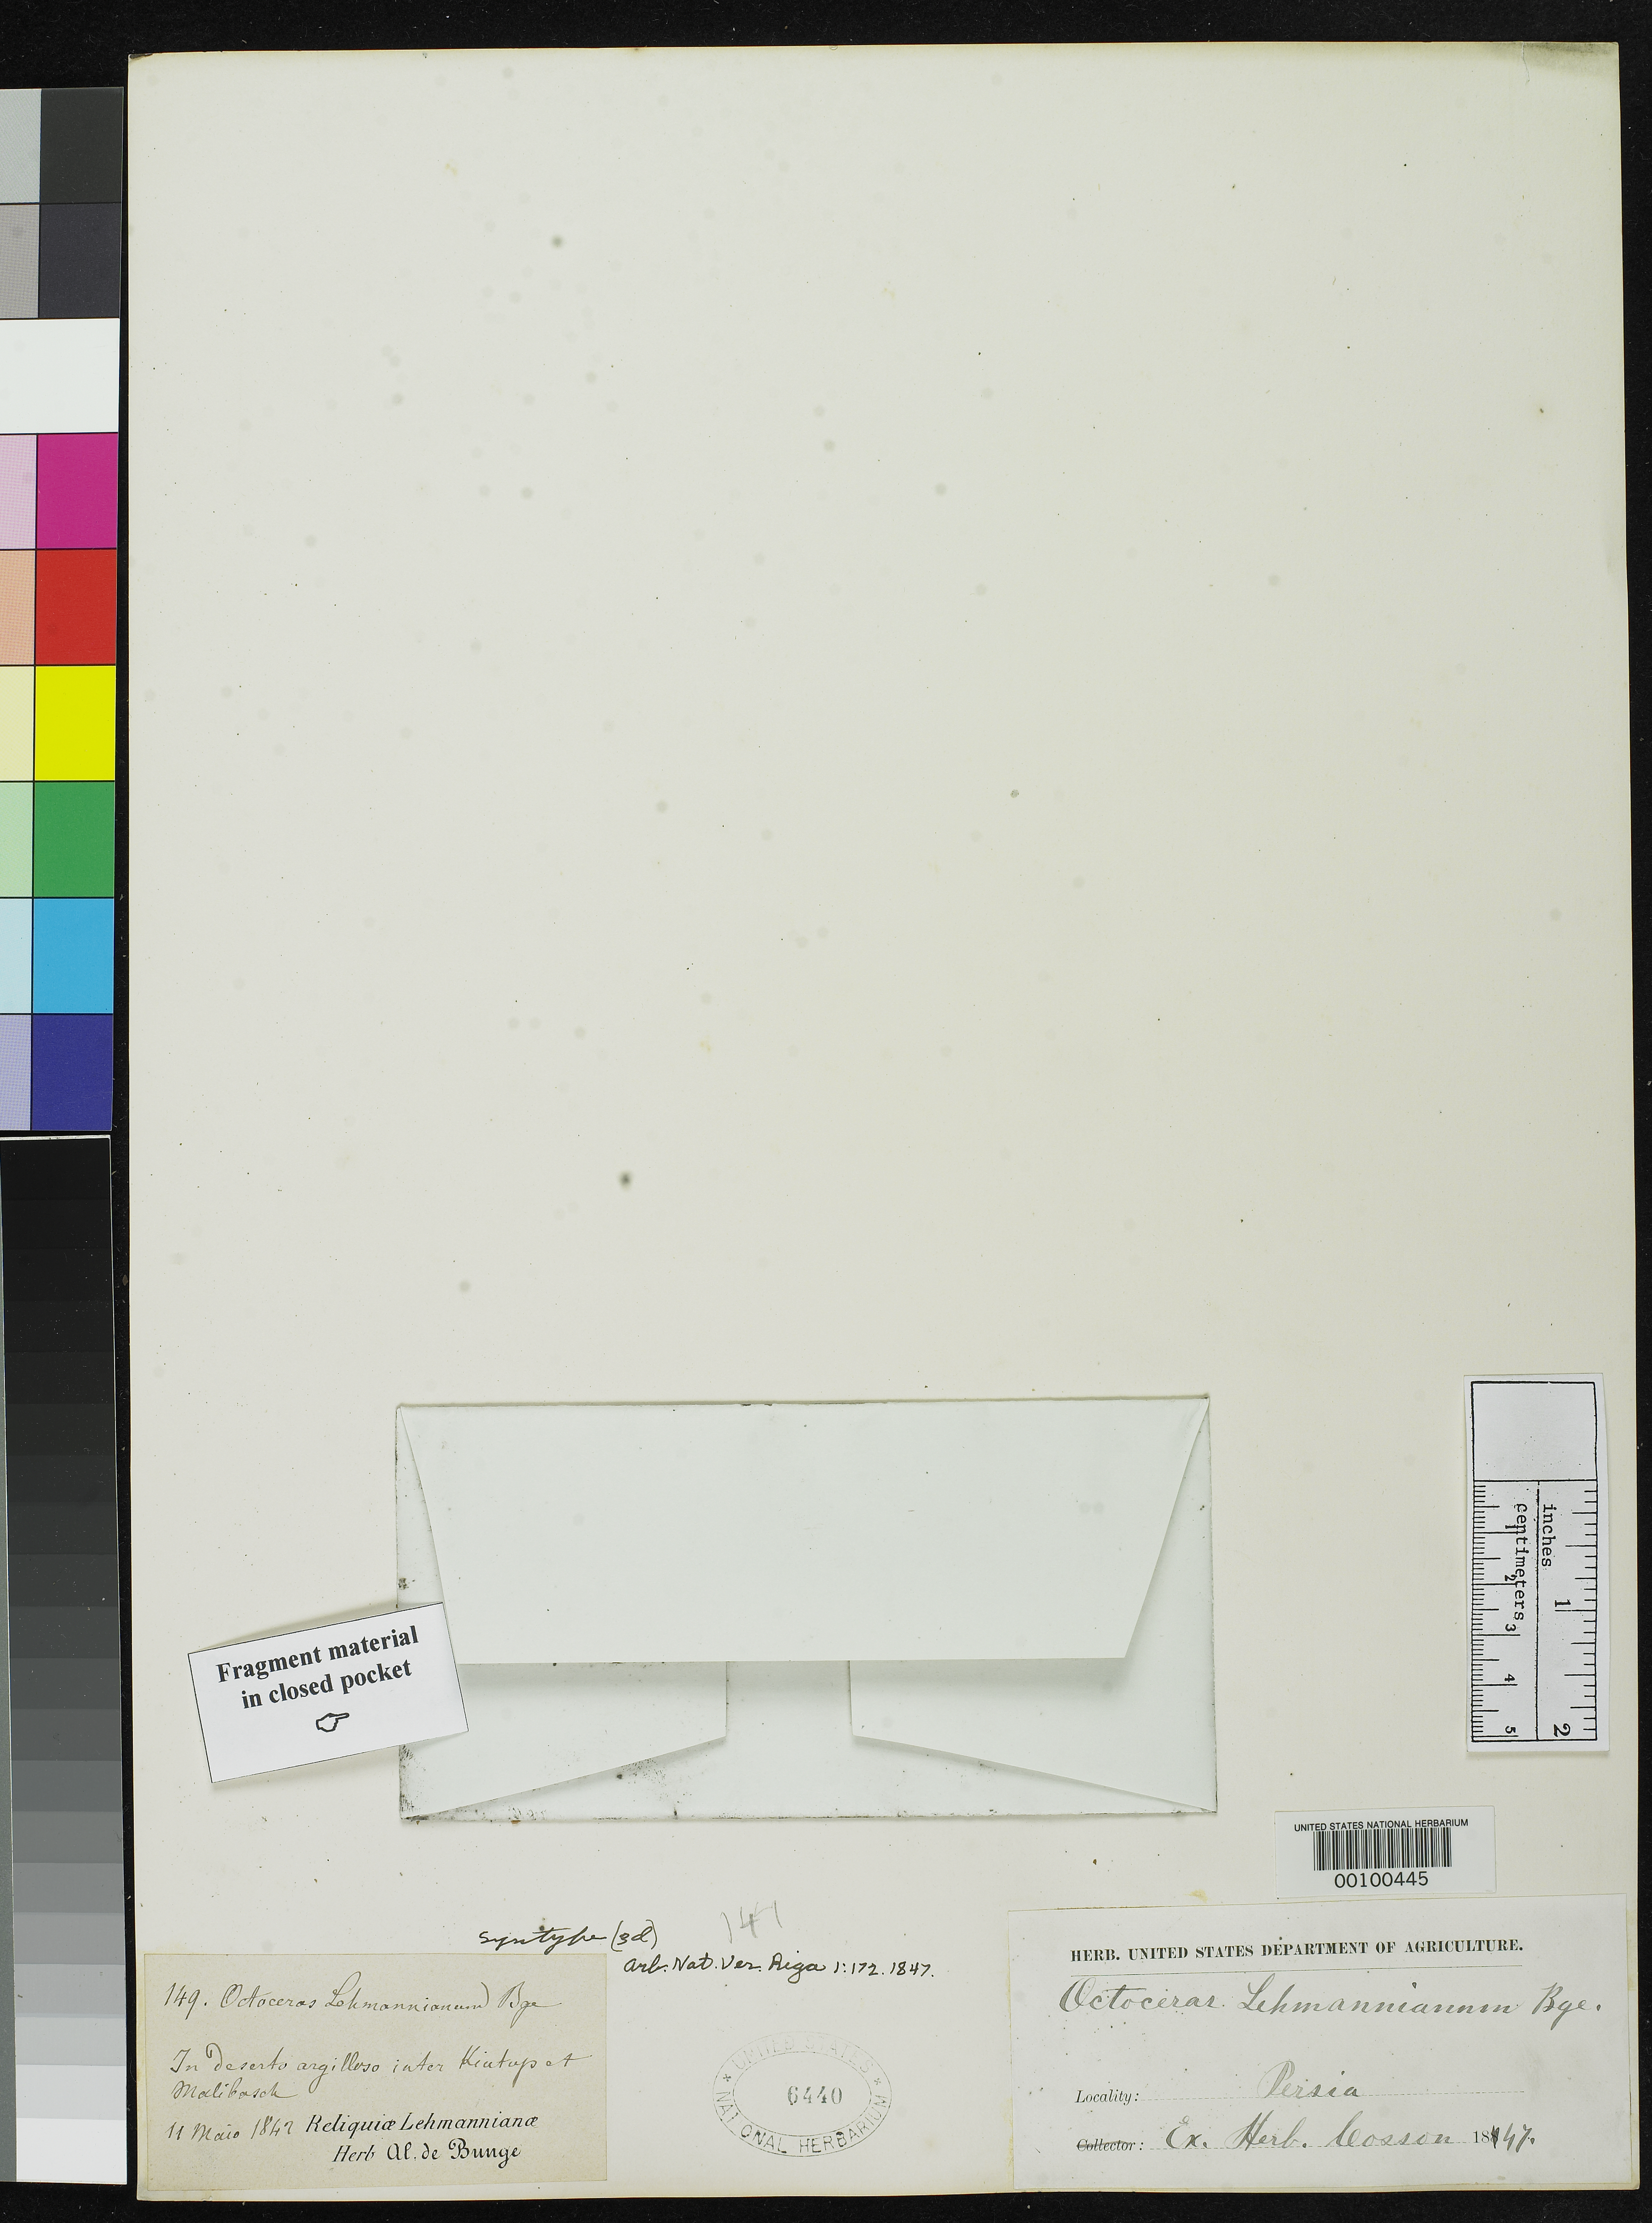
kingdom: Plantae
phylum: Tracheophyta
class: Magnoliopsida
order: Brassicales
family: Brassicaceae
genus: Octoceras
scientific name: Octoceras lehmannianum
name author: Bunge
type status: Syntype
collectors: F. C. Lehmann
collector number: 149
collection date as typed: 11 May 1847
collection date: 1847-05-11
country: Iran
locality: Between Kiatup and Malibasch.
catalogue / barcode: US 6440